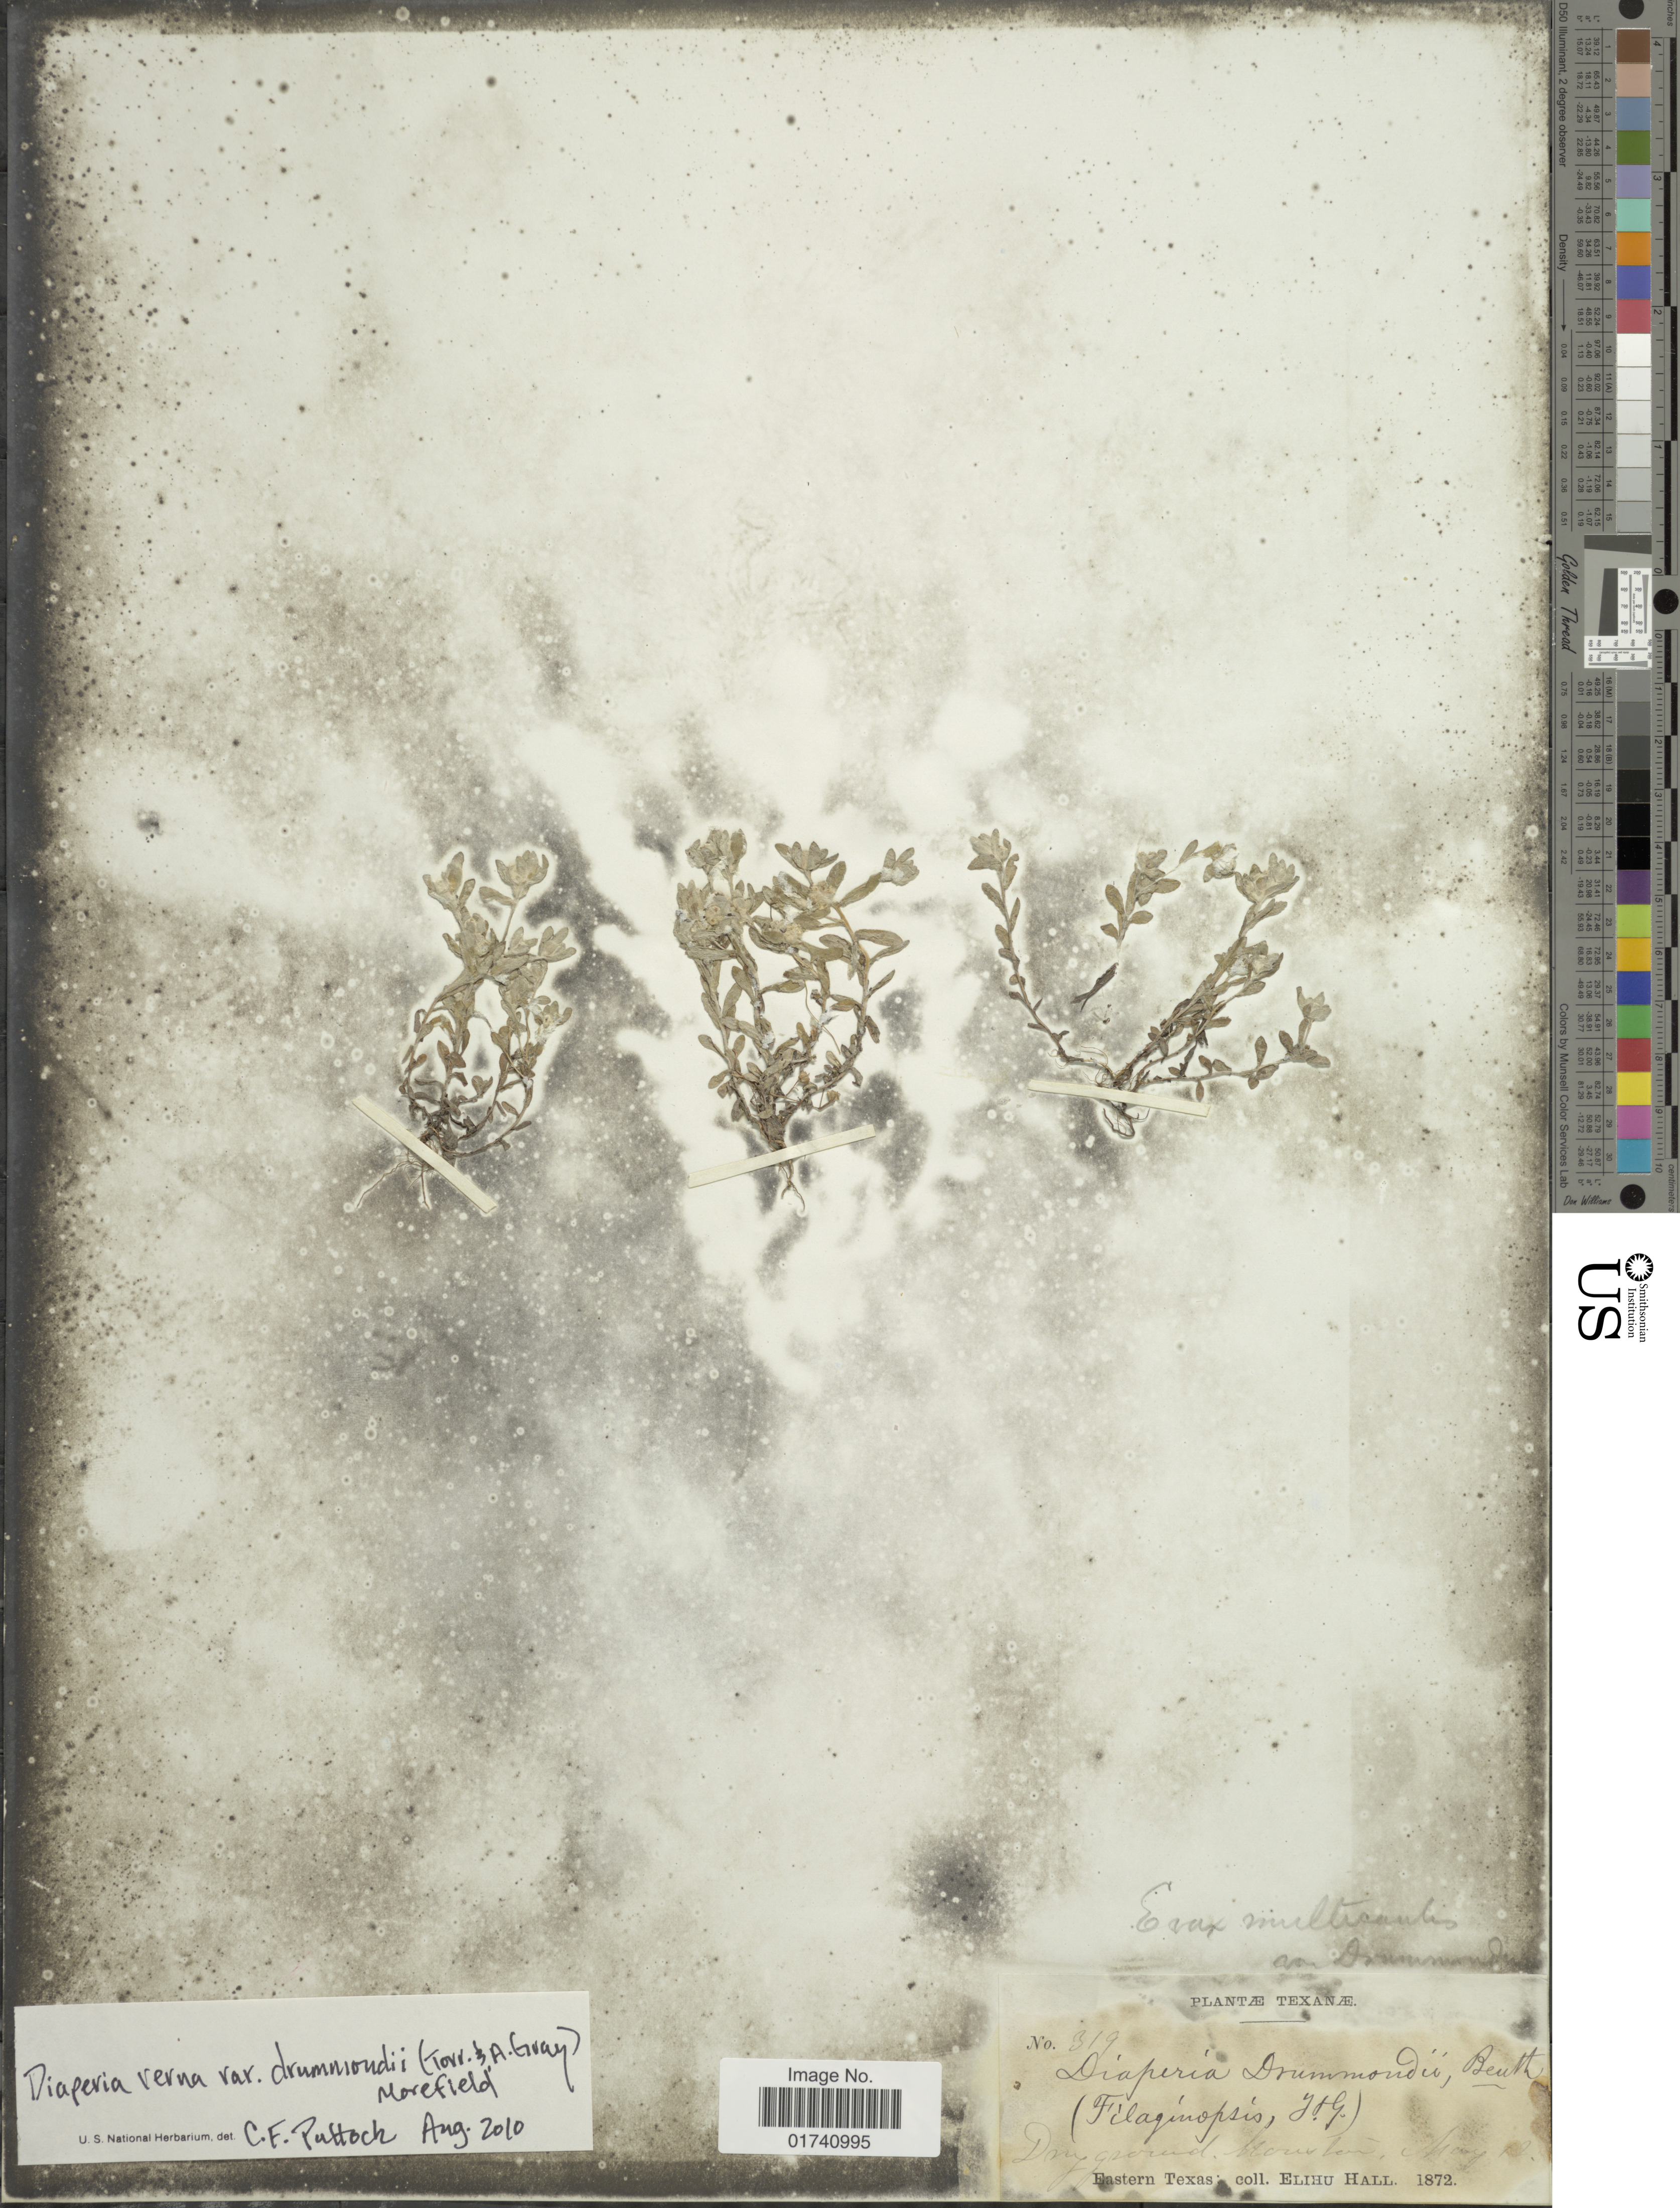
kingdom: Plantae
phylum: Tracheophyta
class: Magnoliopsida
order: Asterales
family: Asteraceae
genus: Diaperia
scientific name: Diaperia verna var. drummondii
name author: (Torr. & A. Gray) Morefield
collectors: E. Hall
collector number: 319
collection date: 1872-05-12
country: United States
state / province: Texas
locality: Texanae. Houston.